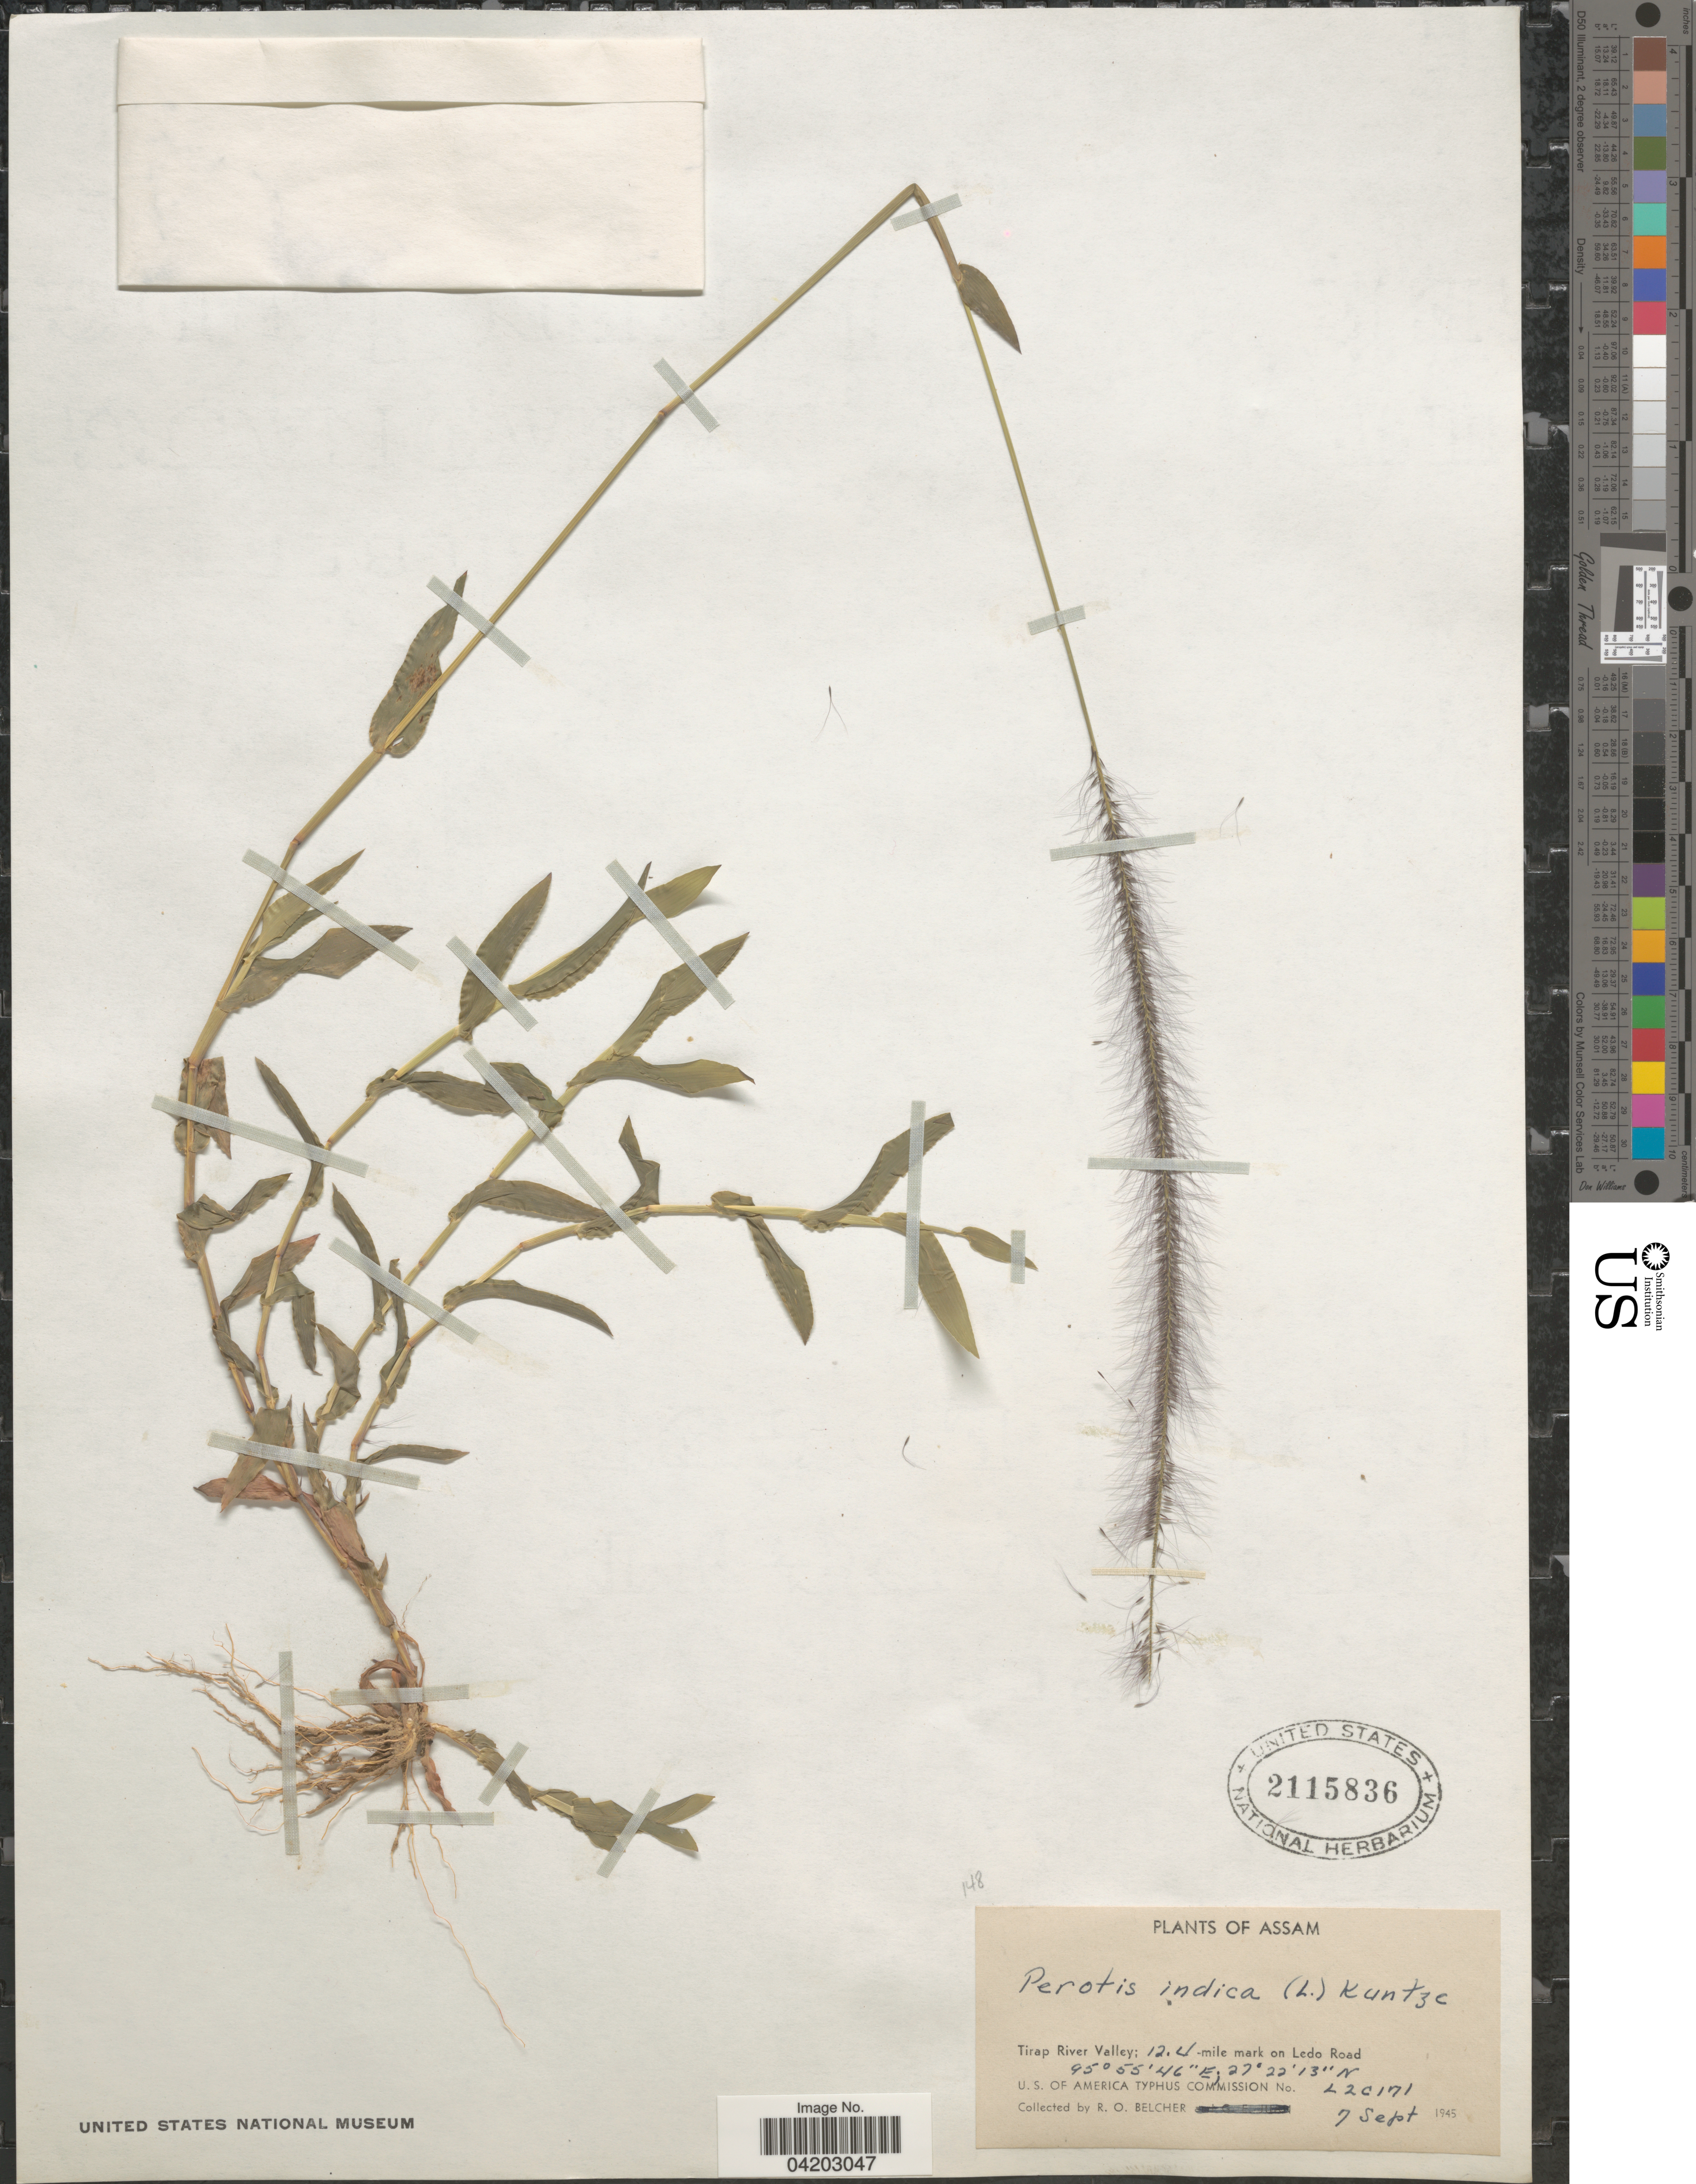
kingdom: Plantae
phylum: Tracheophyta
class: Liliopsida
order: Poales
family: Poaceae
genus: Perotis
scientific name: Perotis indica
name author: (L.) Kuntze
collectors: R. Belcher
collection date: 1945-09-07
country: India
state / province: Assam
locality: Tirap River Valley; 12.4-mile mark on Ledo Road.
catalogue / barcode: US 2115836